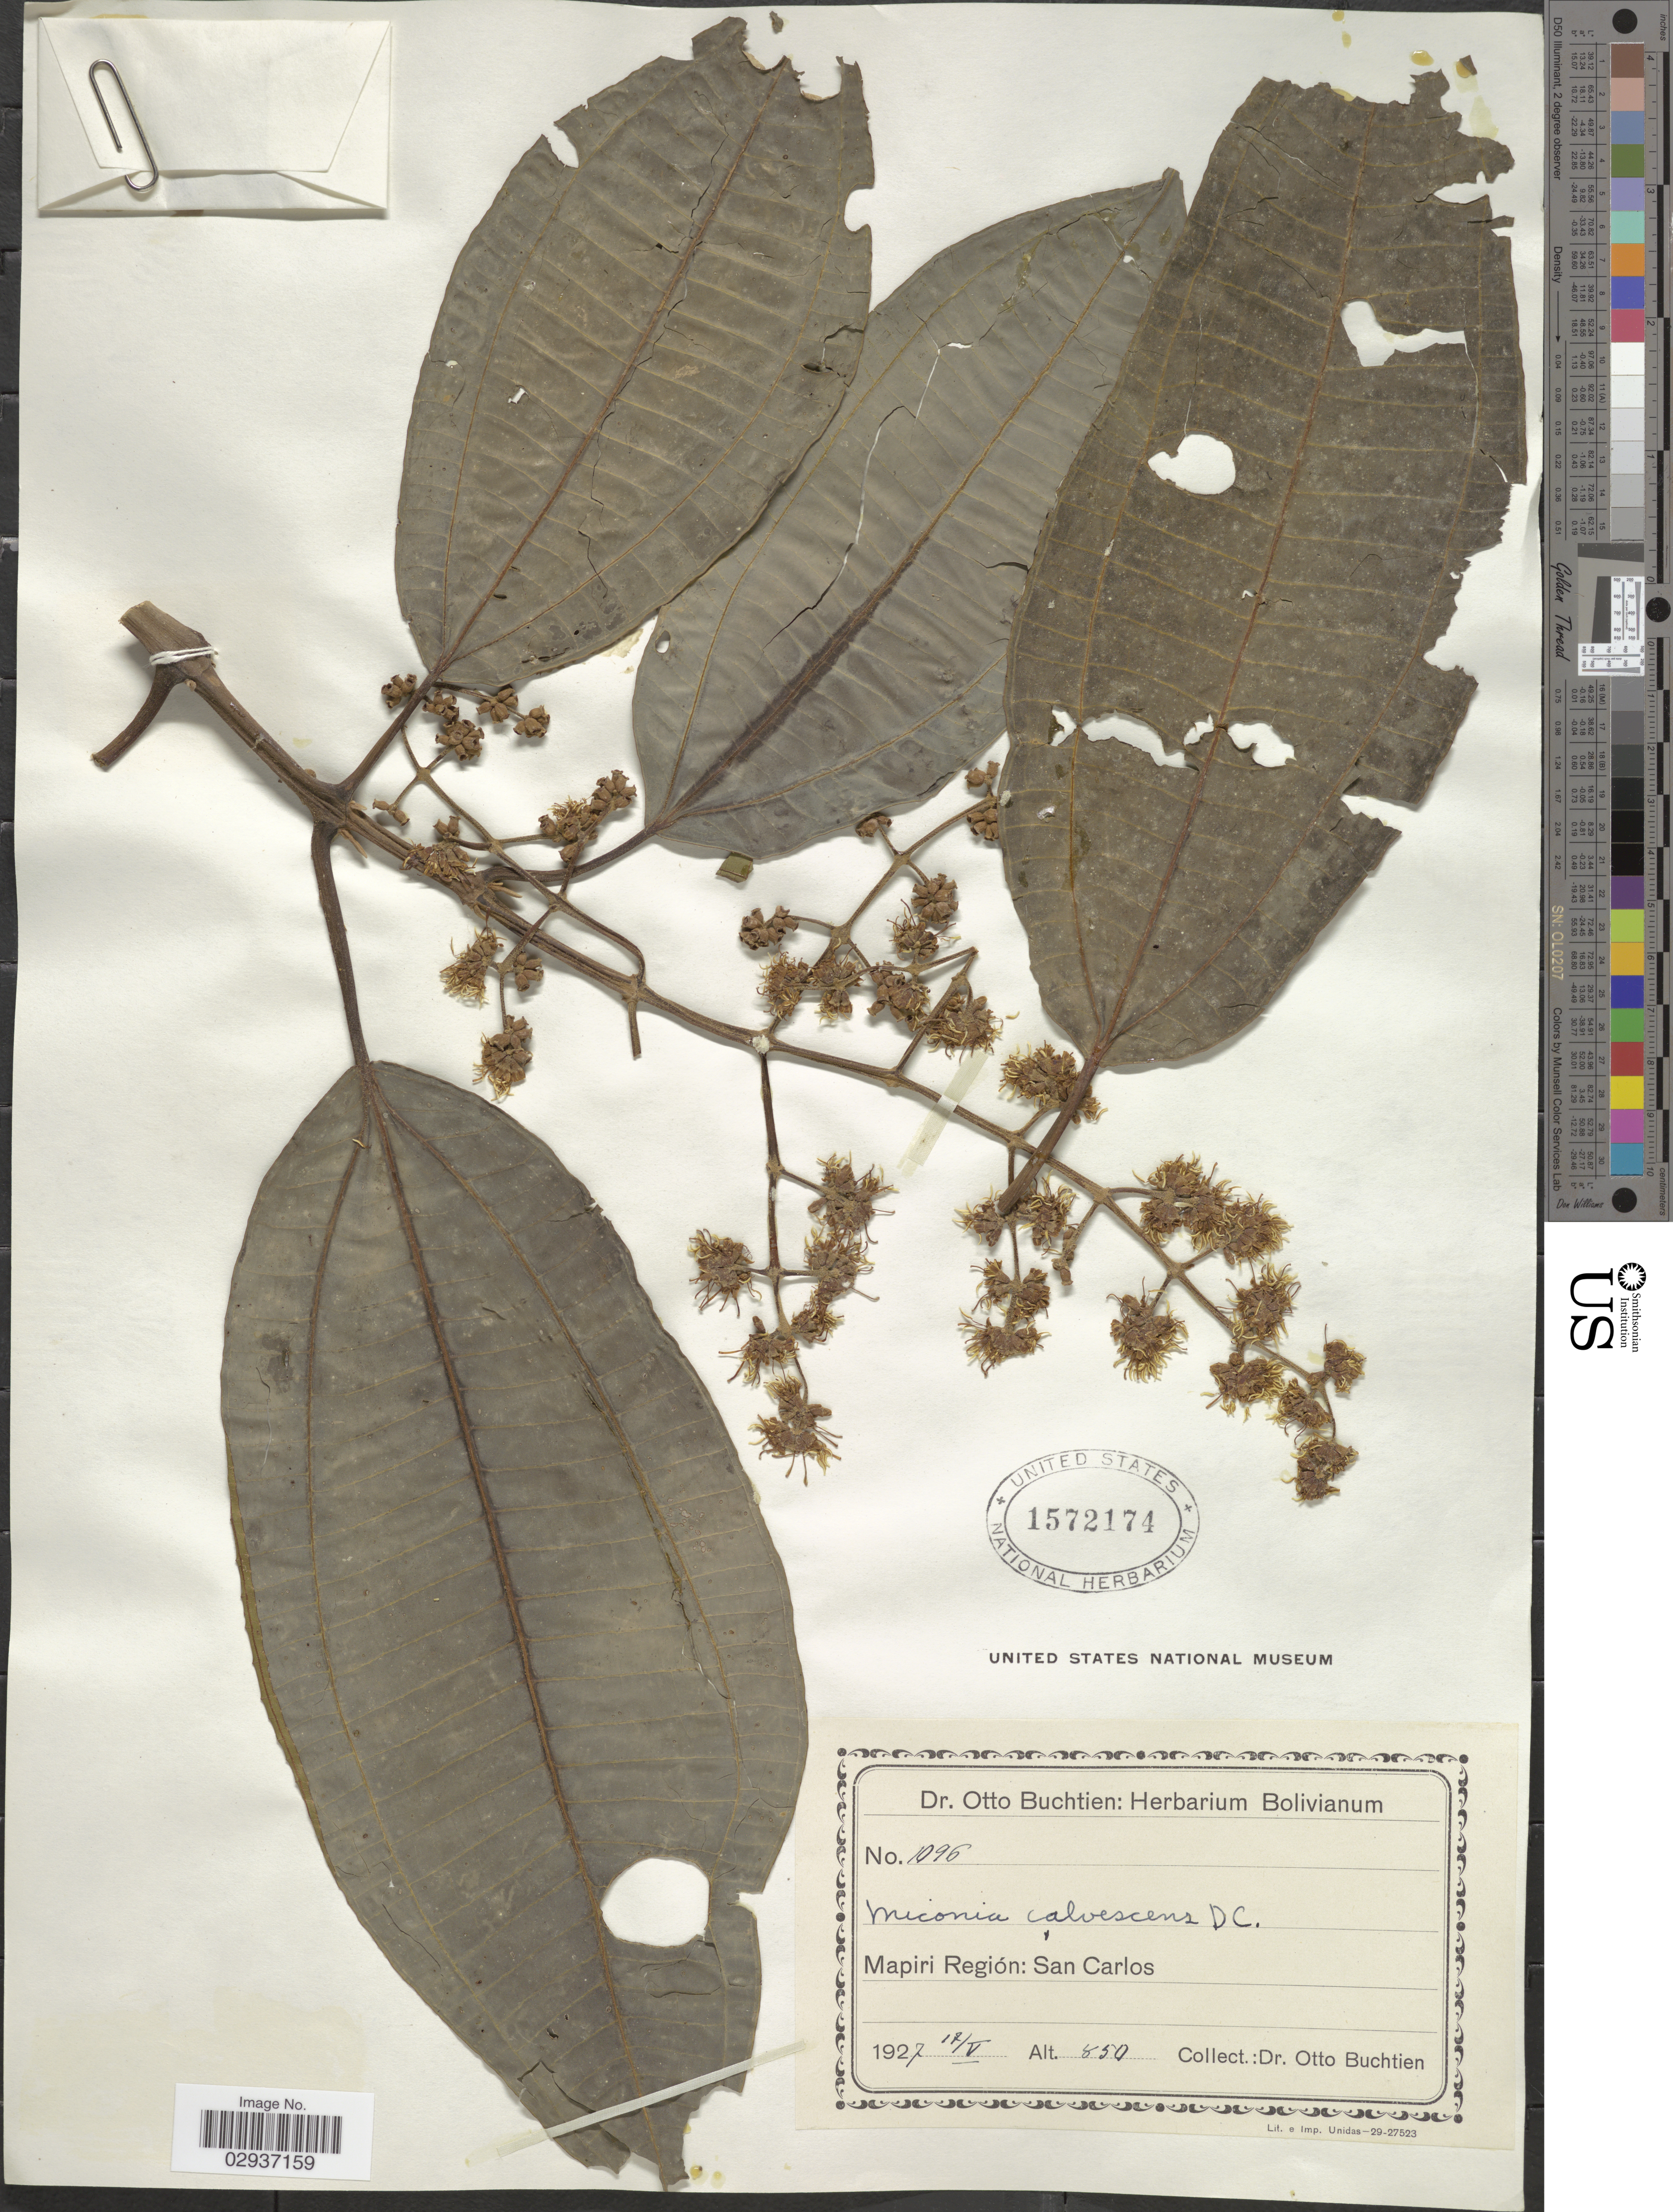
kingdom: Plantae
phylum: Tracheophyta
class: Magnoliopsida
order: Myrtales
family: Melastomataceae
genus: Miconia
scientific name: Miconia calvescens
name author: DC.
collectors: O. Buchtien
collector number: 1096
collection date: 1927-05-17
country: Bolivia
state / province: La Paz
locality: Mapiri Región: San Carlos.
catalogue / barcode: US 1572174